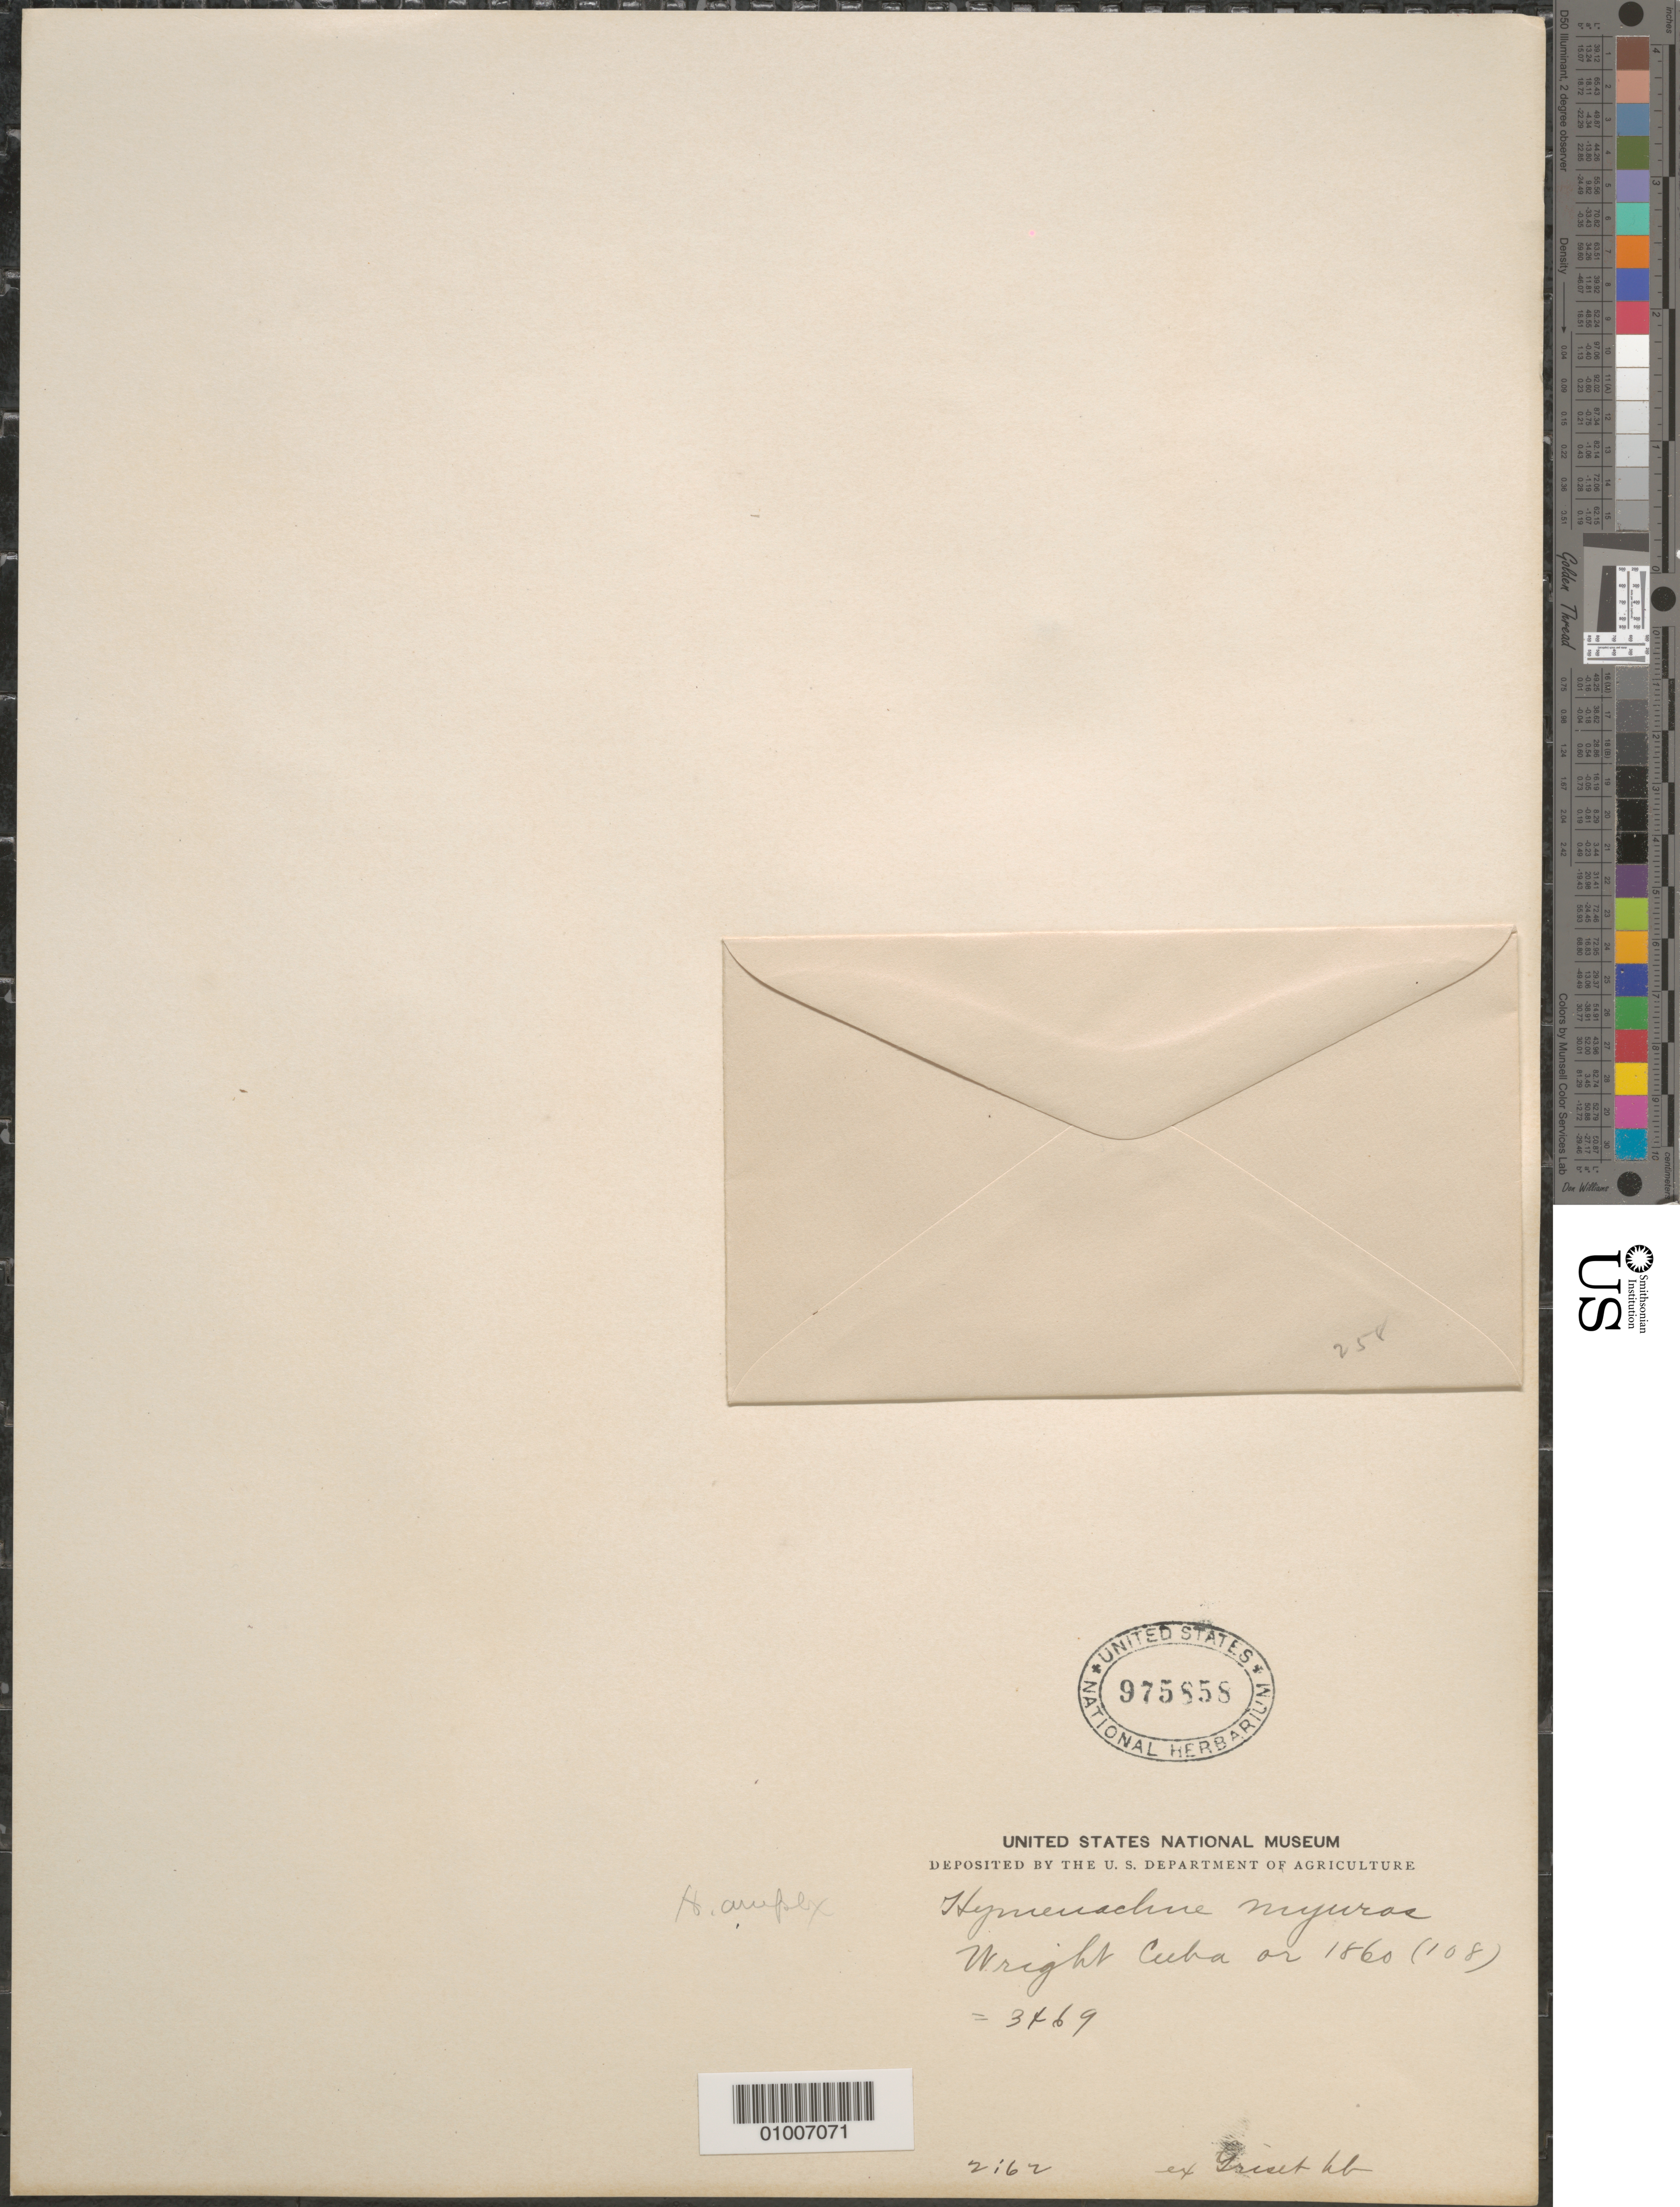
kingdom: Plantae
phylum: Tracheophyta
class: Liliopsida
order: Poales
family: Poaceae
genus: Hymenachne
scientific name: Hymenachne amplexicaulis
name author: (Rudge) Nees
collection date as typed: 1860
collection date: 1860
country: Cuba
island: Cuba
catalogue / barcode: US 975858